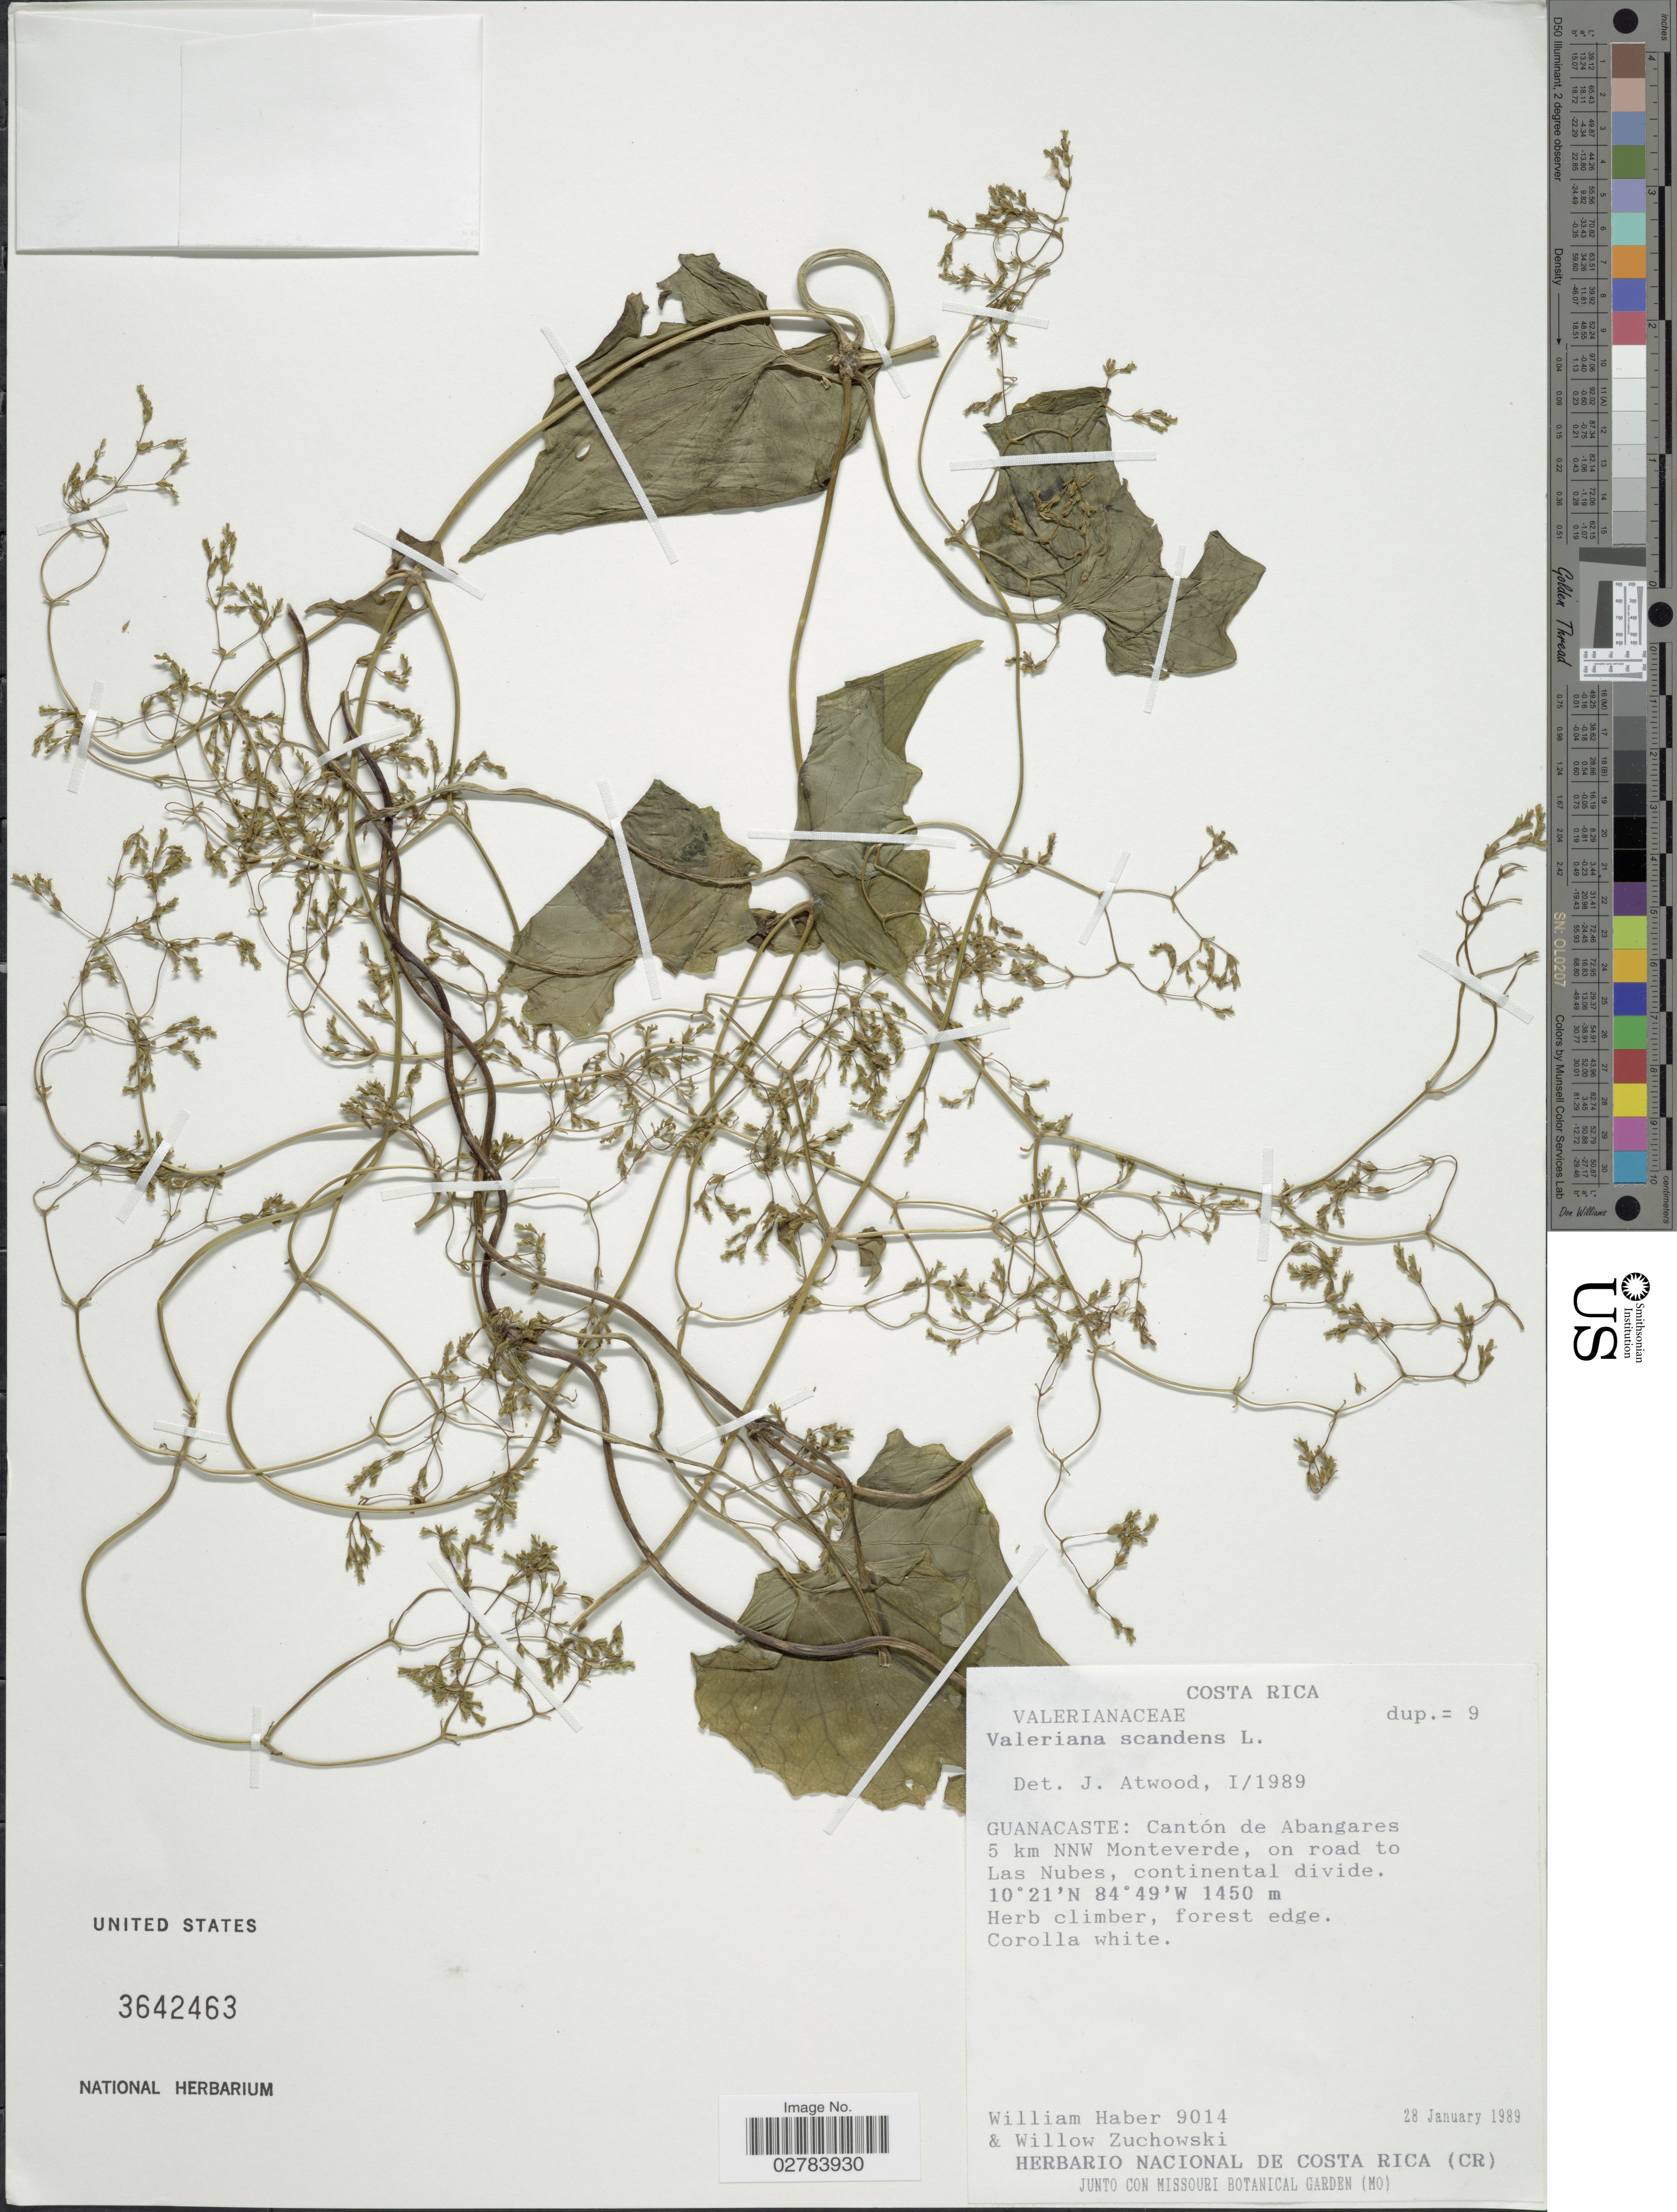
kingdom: Plantae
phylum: Tracheophyta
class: Magnoliopsida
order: Dipsacales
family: Caprifoliaceae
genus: Valeriana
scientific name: Valeriana scandens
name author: L.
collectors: W. Haber & W. Zuchowski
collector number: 9014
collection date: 1989-01-28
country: Costa Rica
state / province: Guanacaste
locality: Cantón de Abangares 5 km NNW Monteverde, on road to Las Nubes, continental divide.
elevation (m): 1450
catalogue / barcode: US 3642463